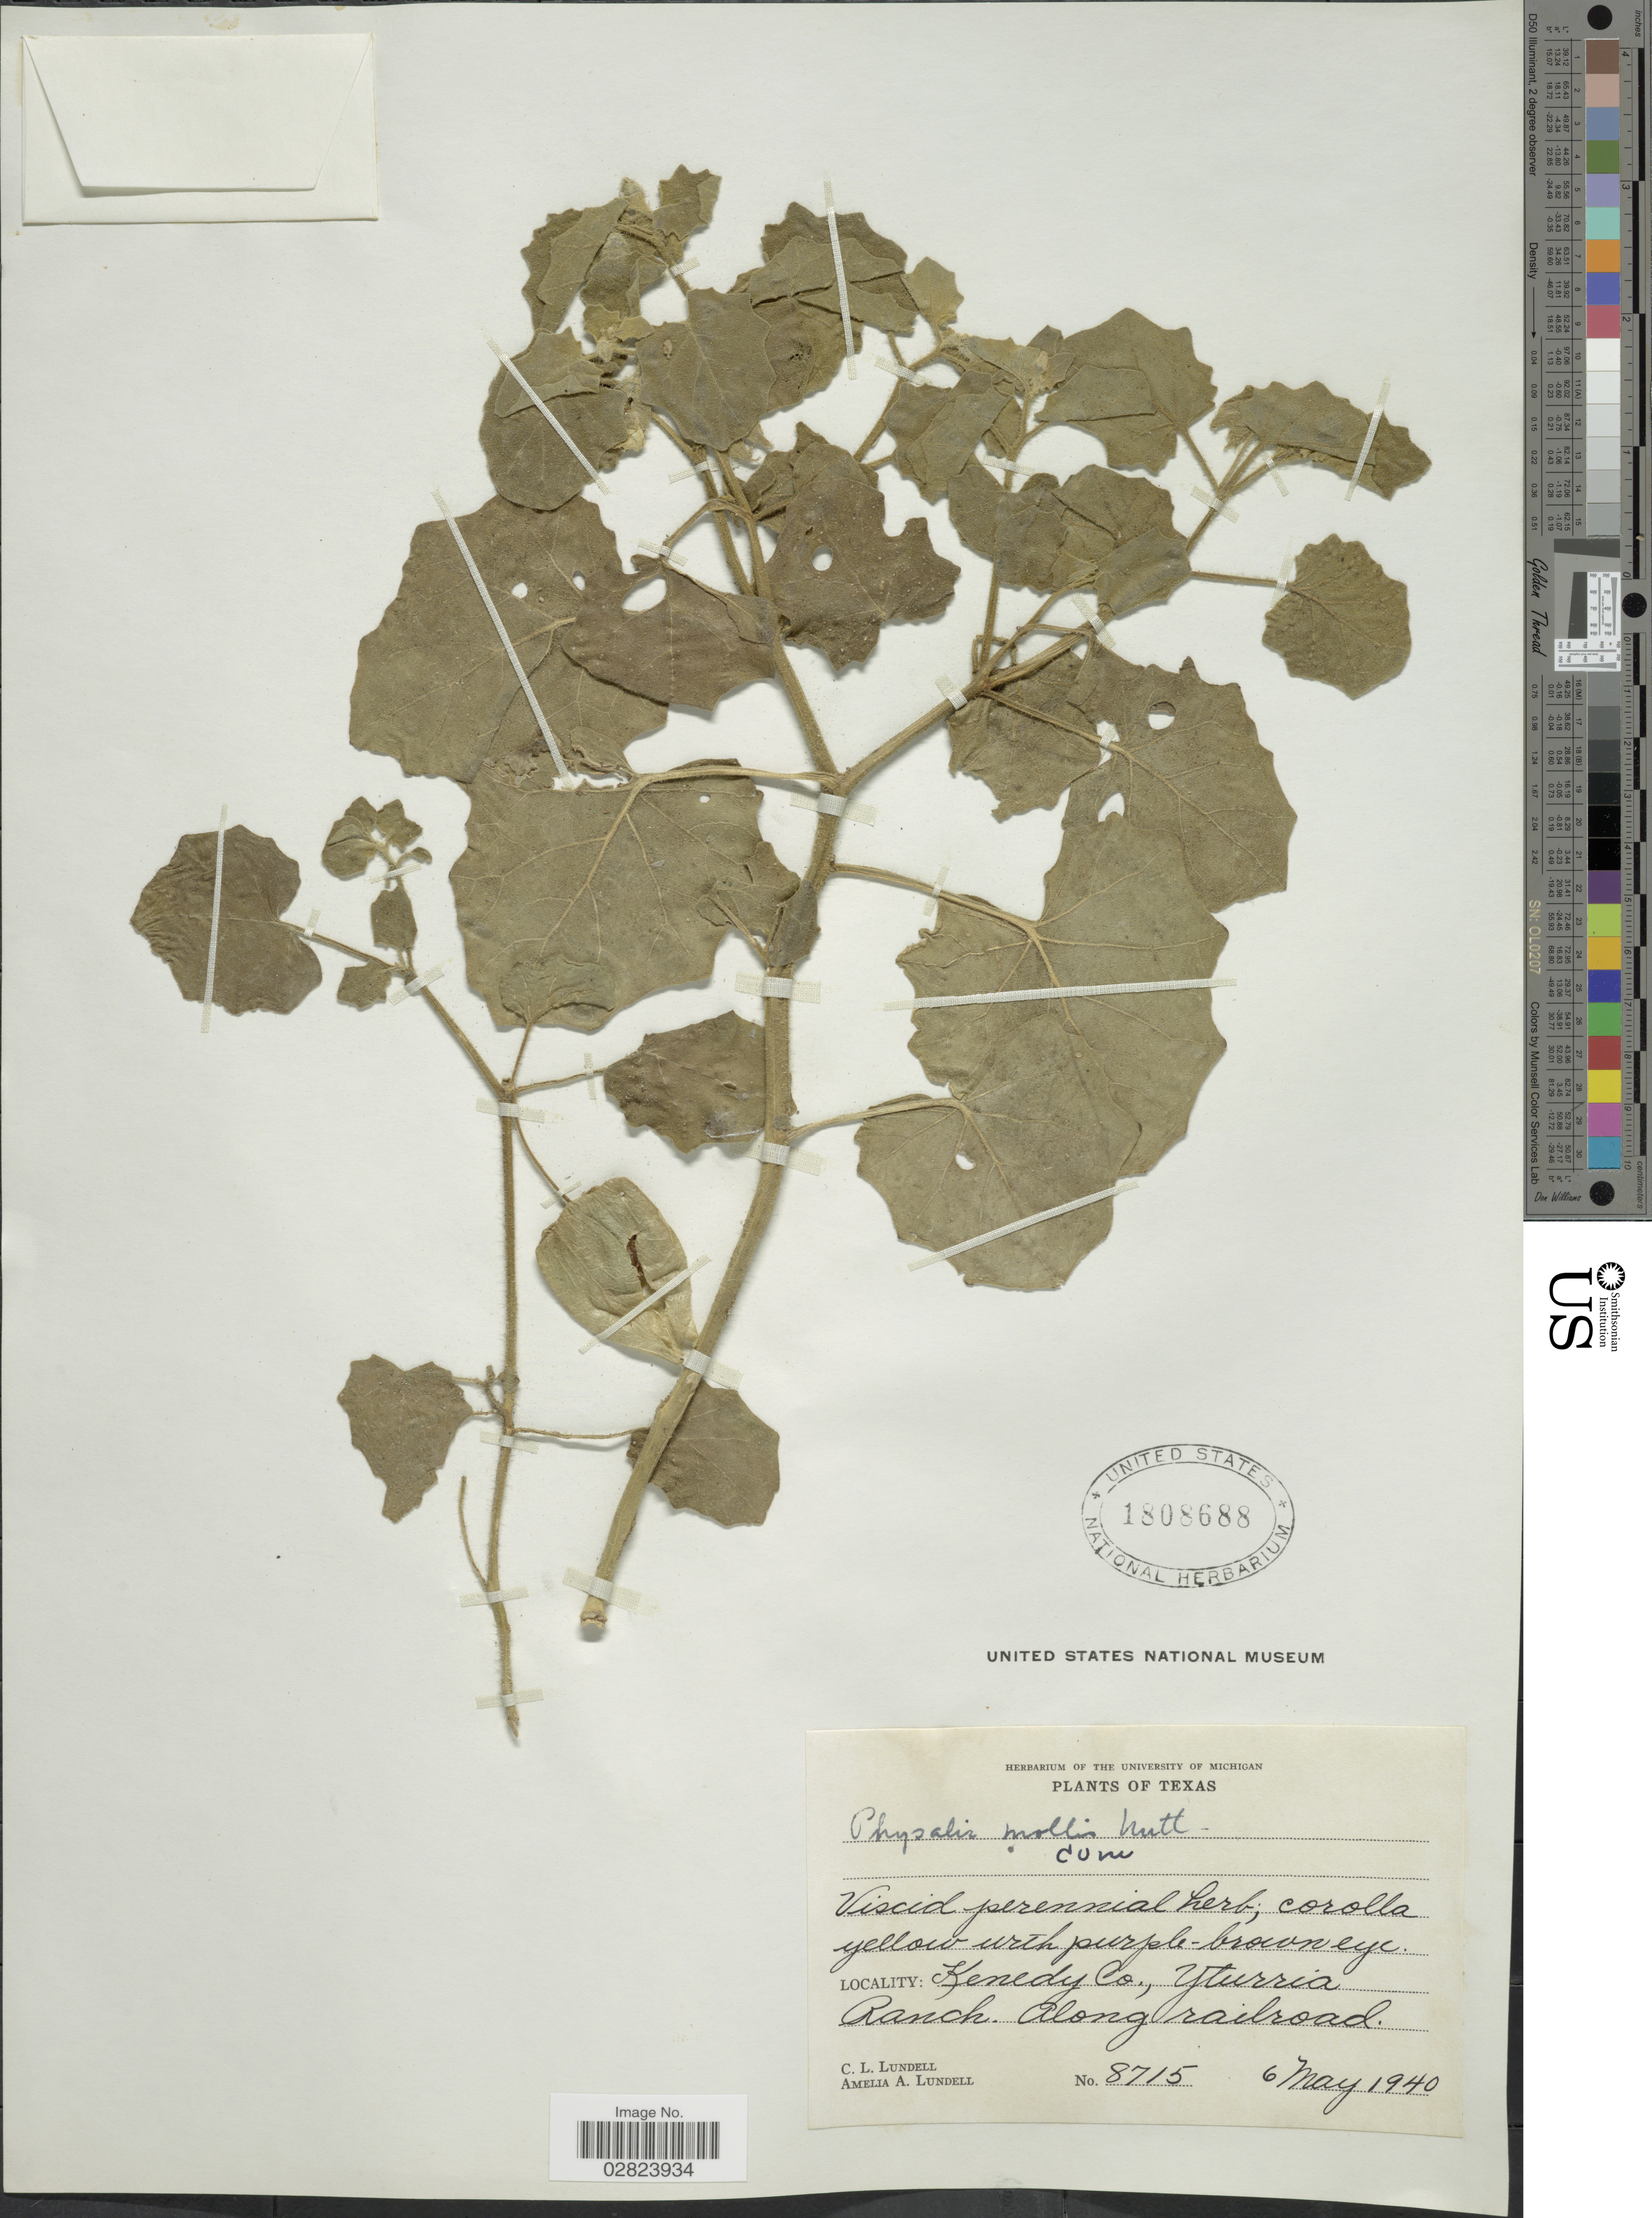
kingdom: Plantae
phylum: Tracheophyta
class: Magnoliopsida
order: Solanales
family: Solanaceae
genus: Physalis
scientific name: Physalis mollis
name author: Nutt.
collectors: C. L. Lundell & A. A. Lundell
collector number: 8715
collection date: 1940-05-06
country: United States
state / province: Texas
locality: Kenedy Co., Yturria Ranch. Along railroad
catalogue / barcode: US 1808688